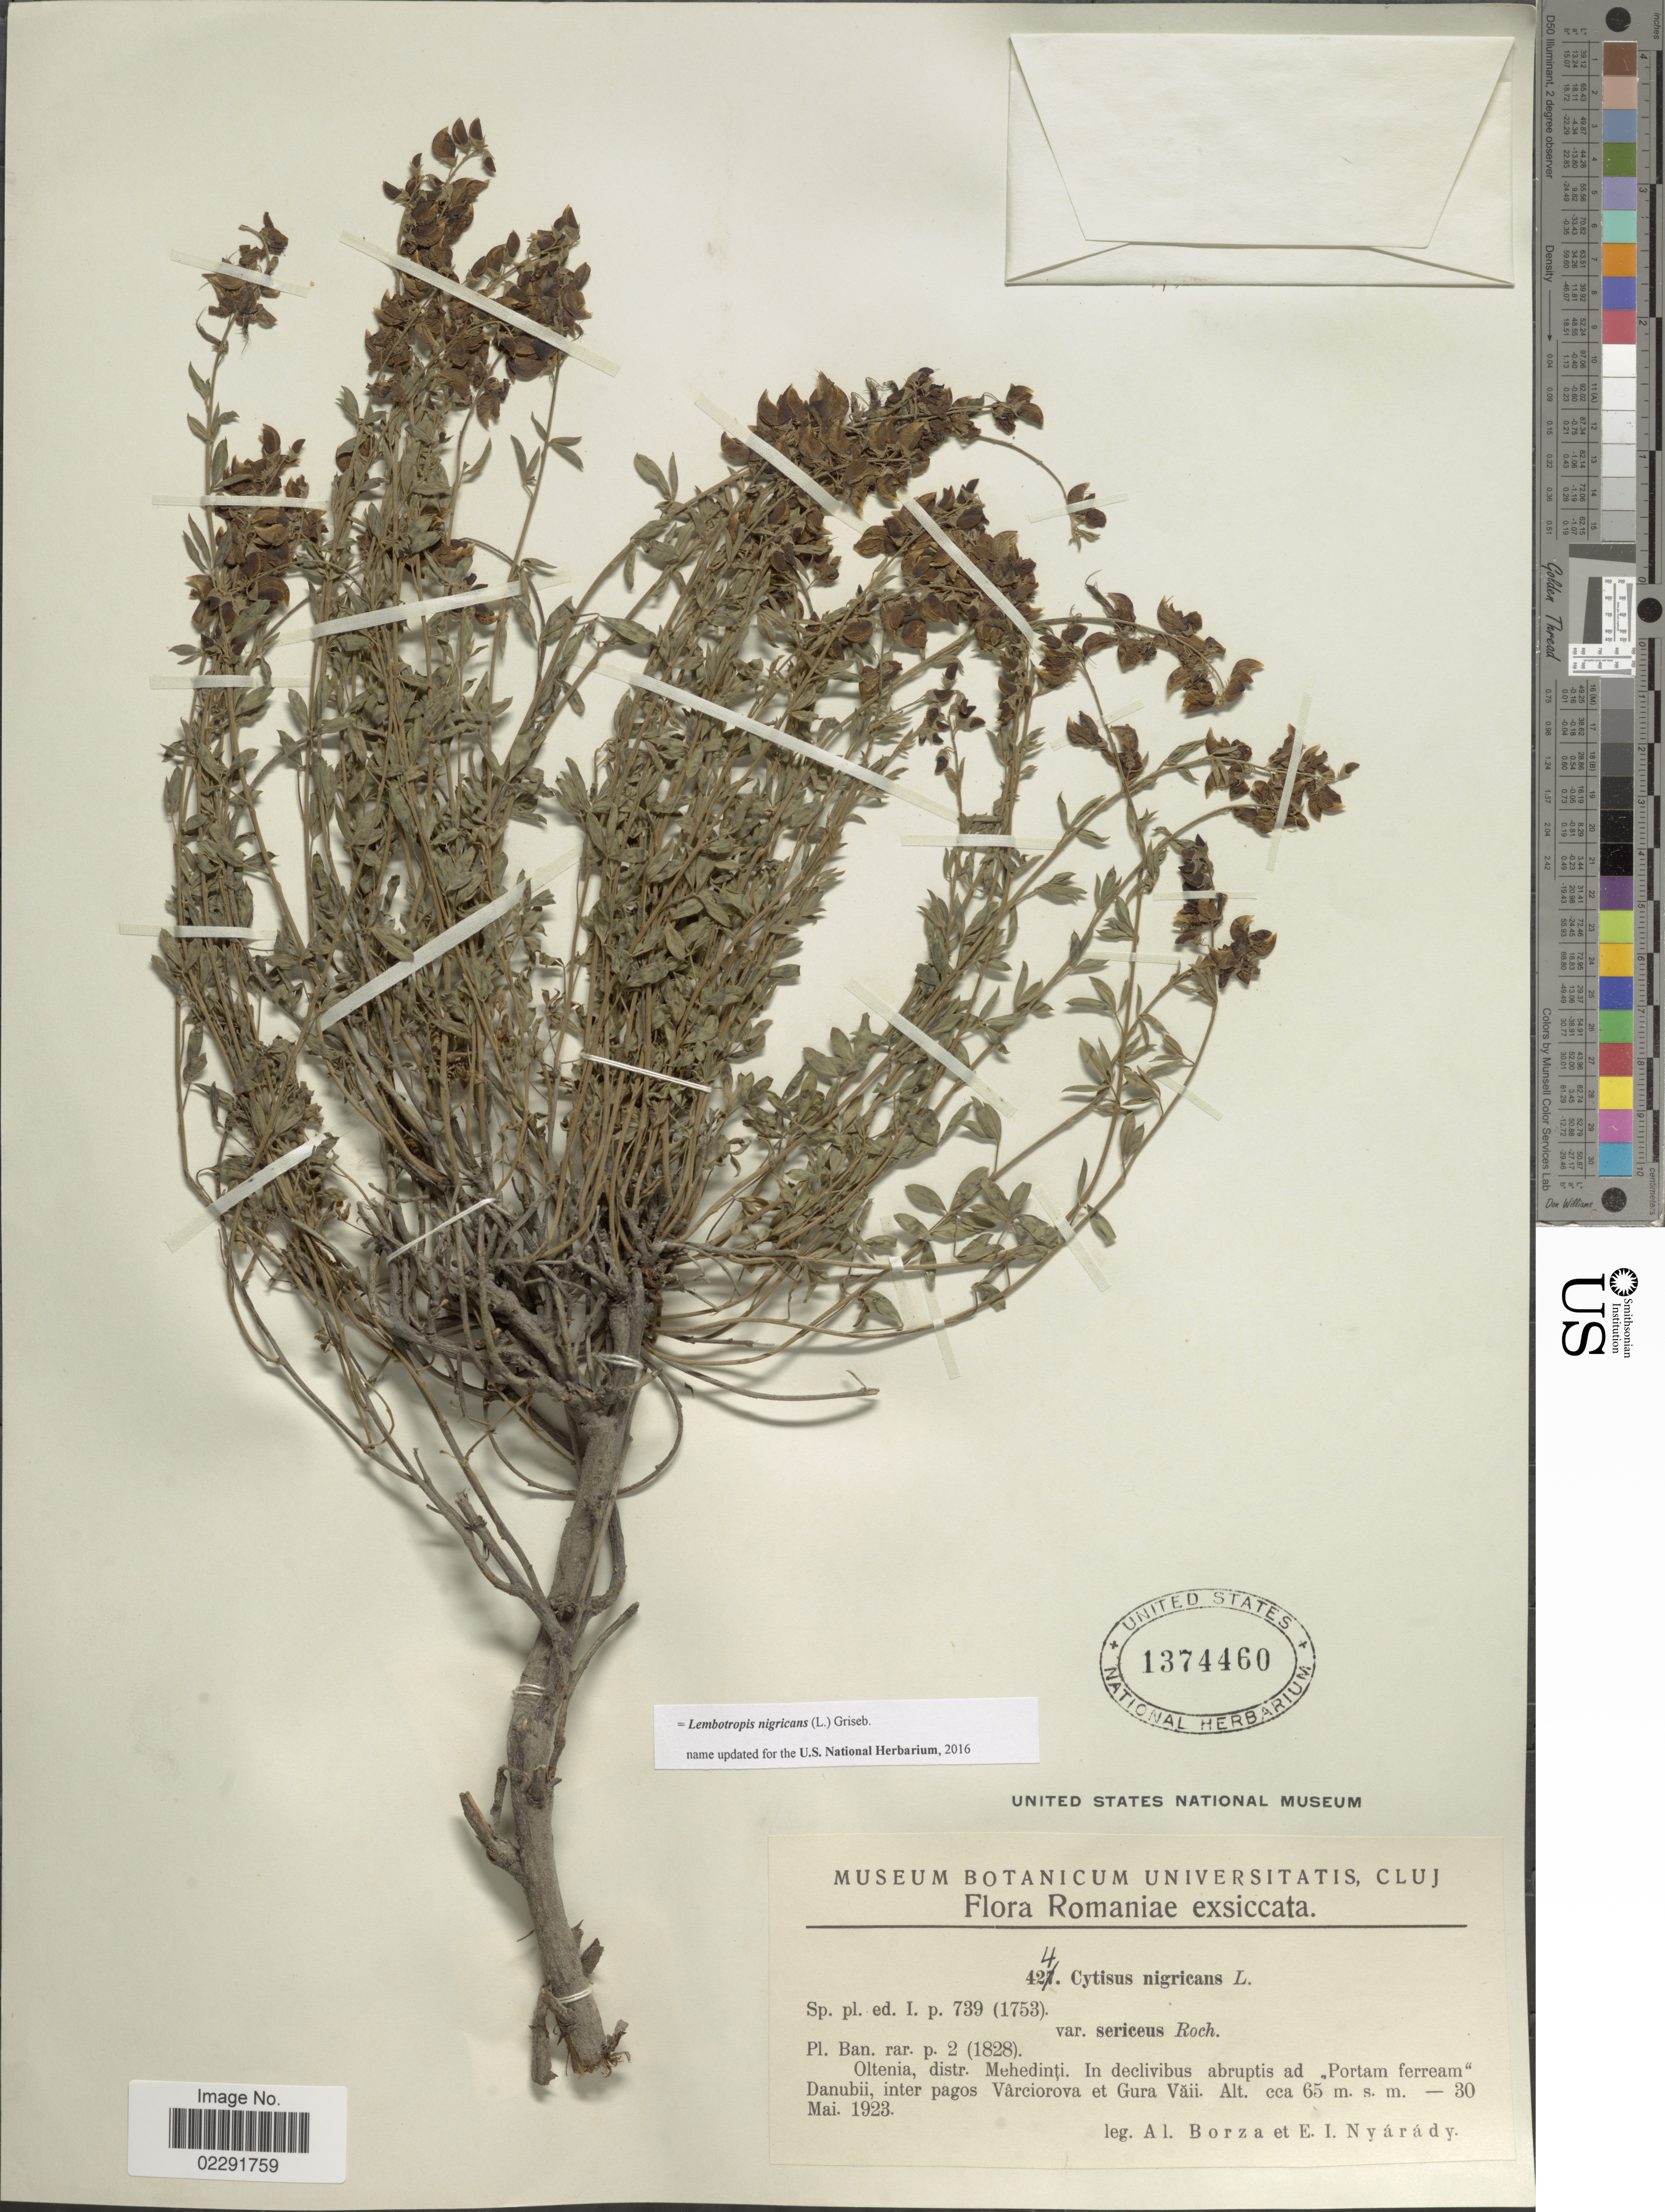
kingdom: Plantae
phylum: Tracheophyta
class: Magnoliopsida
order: Fabales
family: Fabaceae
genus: Lembotropis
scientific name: Lembotropis nigricans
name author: (L.) Griseb.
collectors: A. Borza & E. Nyárády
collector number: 424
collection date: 1923-05-30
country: Romania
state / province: Mehedinti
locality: Oltenia, distr. Mehedinti, in declivibus abruptis ad "Portam ferream" Danubii, inter pagos Varciorova et Gura Vaii.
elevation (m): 65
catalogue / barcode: US 1374460